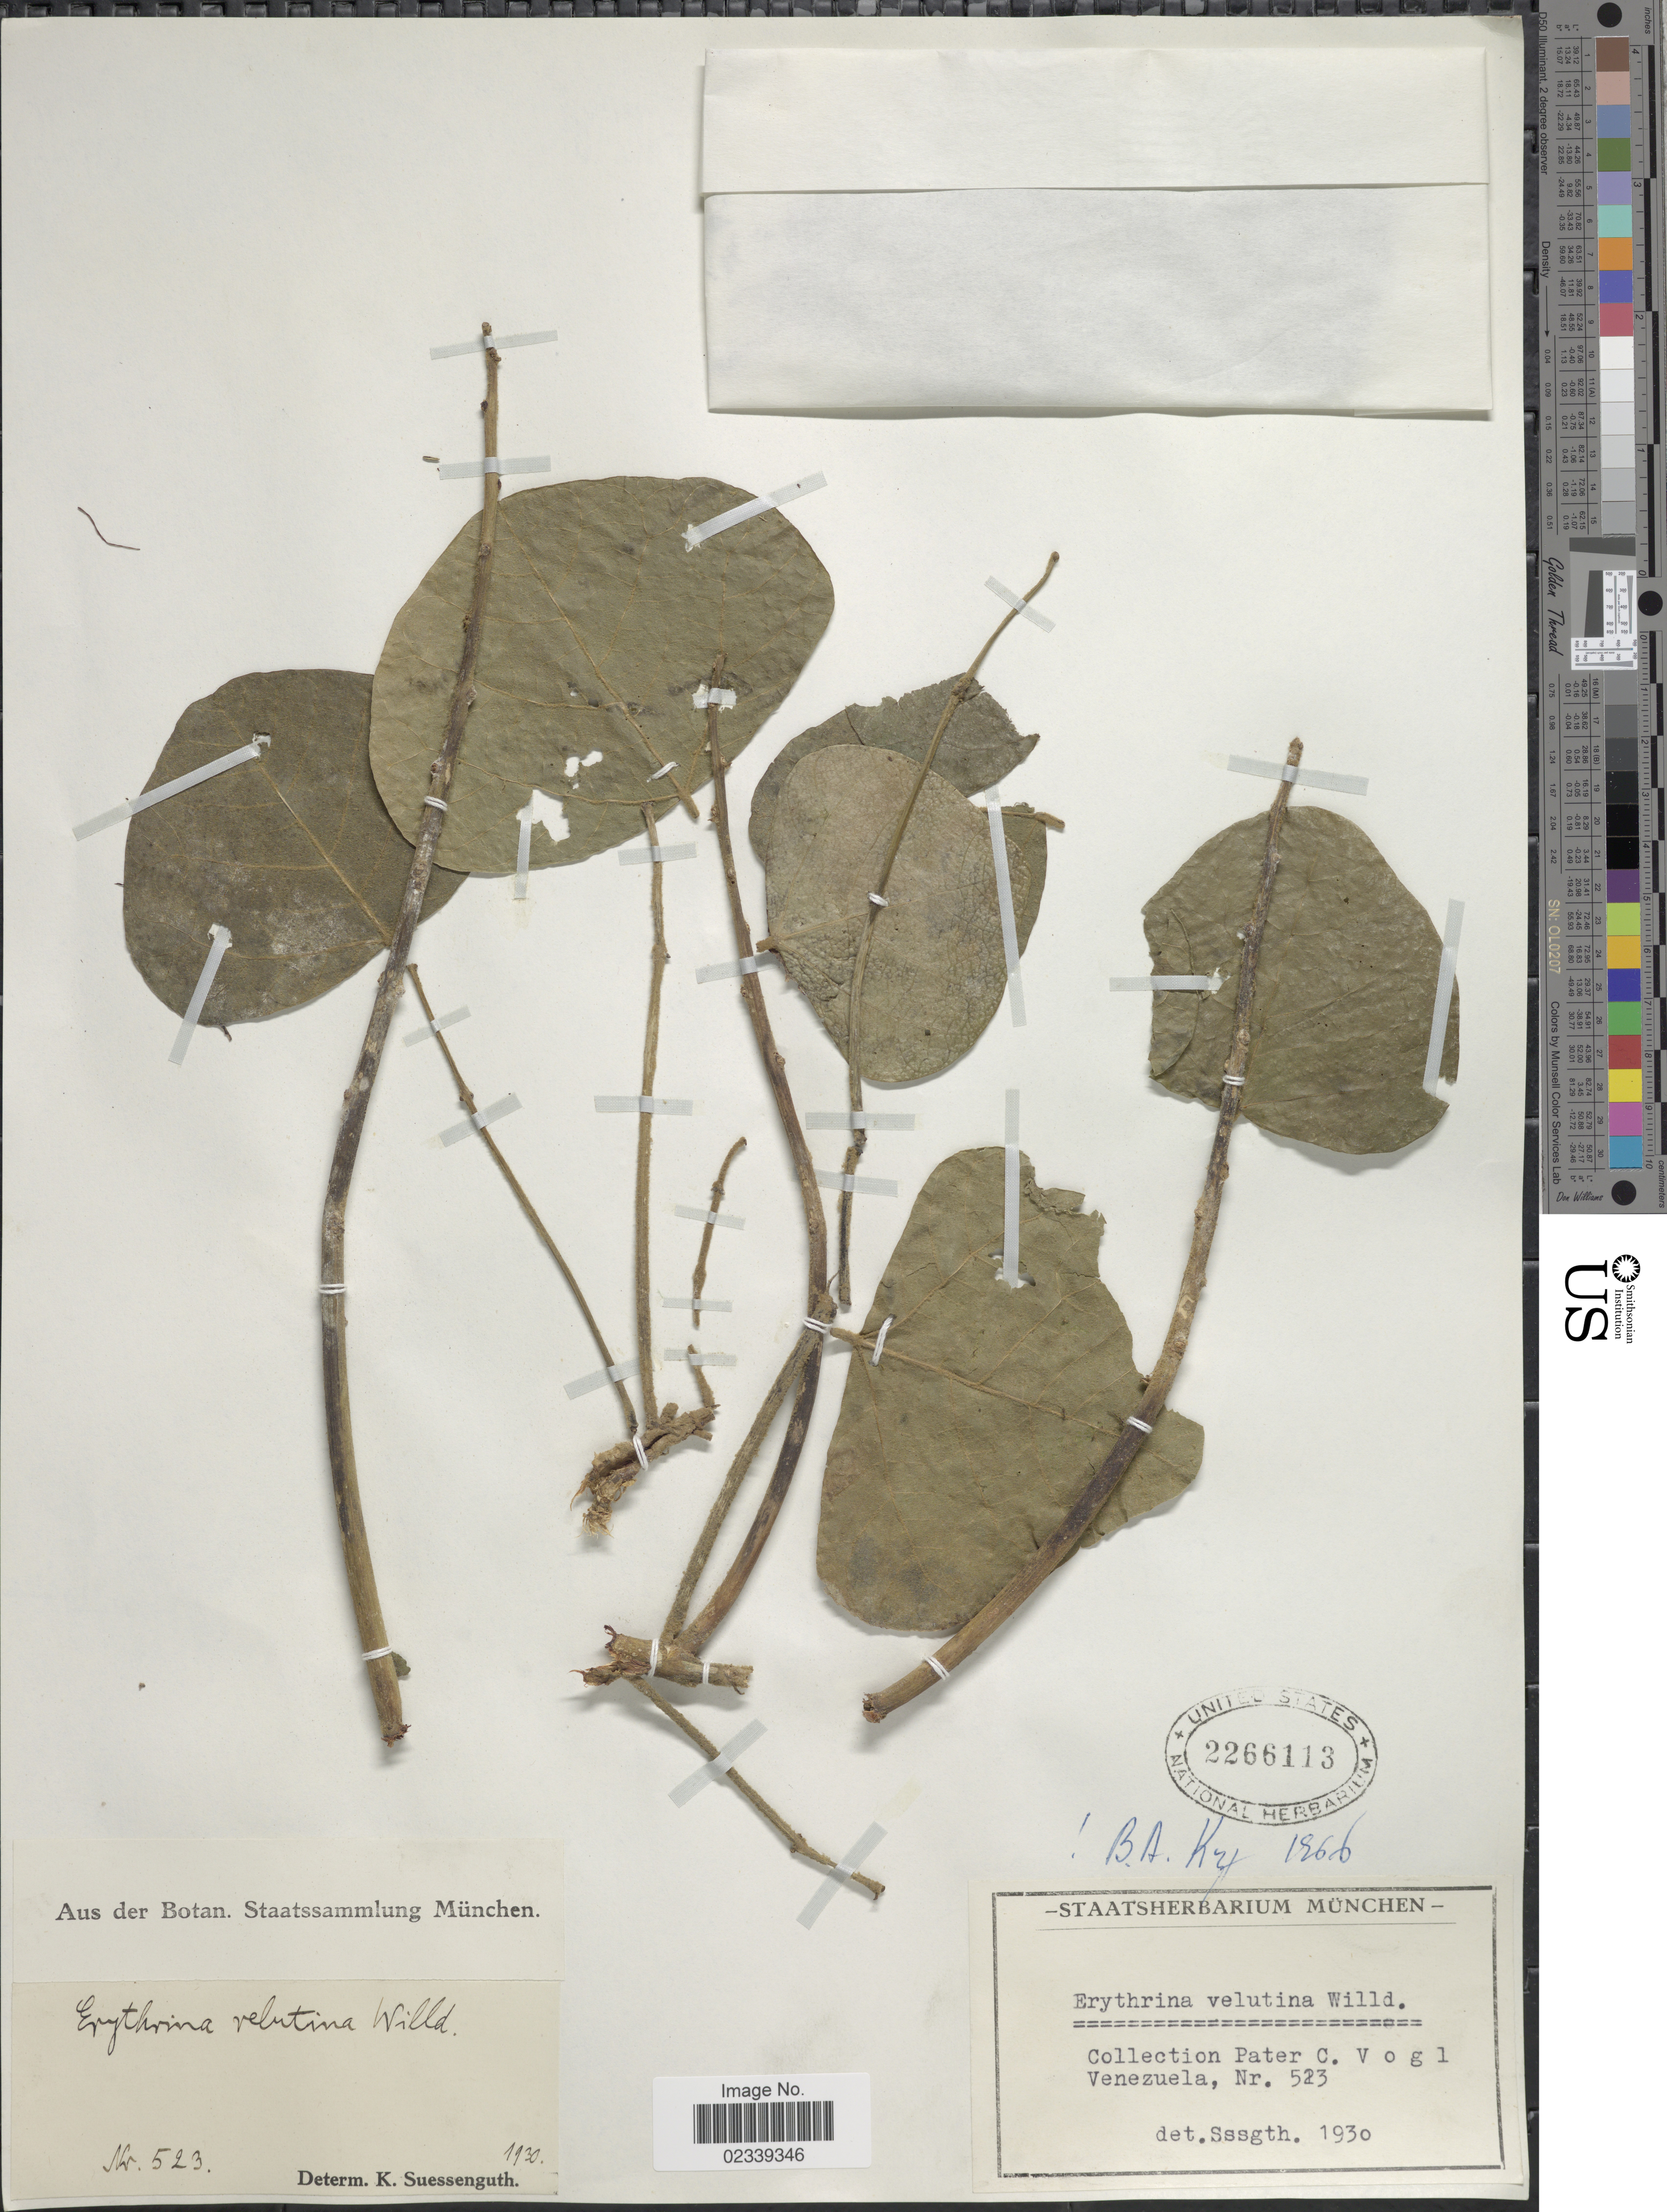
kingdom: Plantae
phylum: Tracheophyta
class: Magnoliopsida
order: Fabales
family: Fabaceae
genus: Erythrina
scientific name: Erythrina velutina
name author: Willd.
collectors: C. Vogl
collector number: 523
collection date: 1930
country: Venezuela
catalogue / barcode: US 2266113